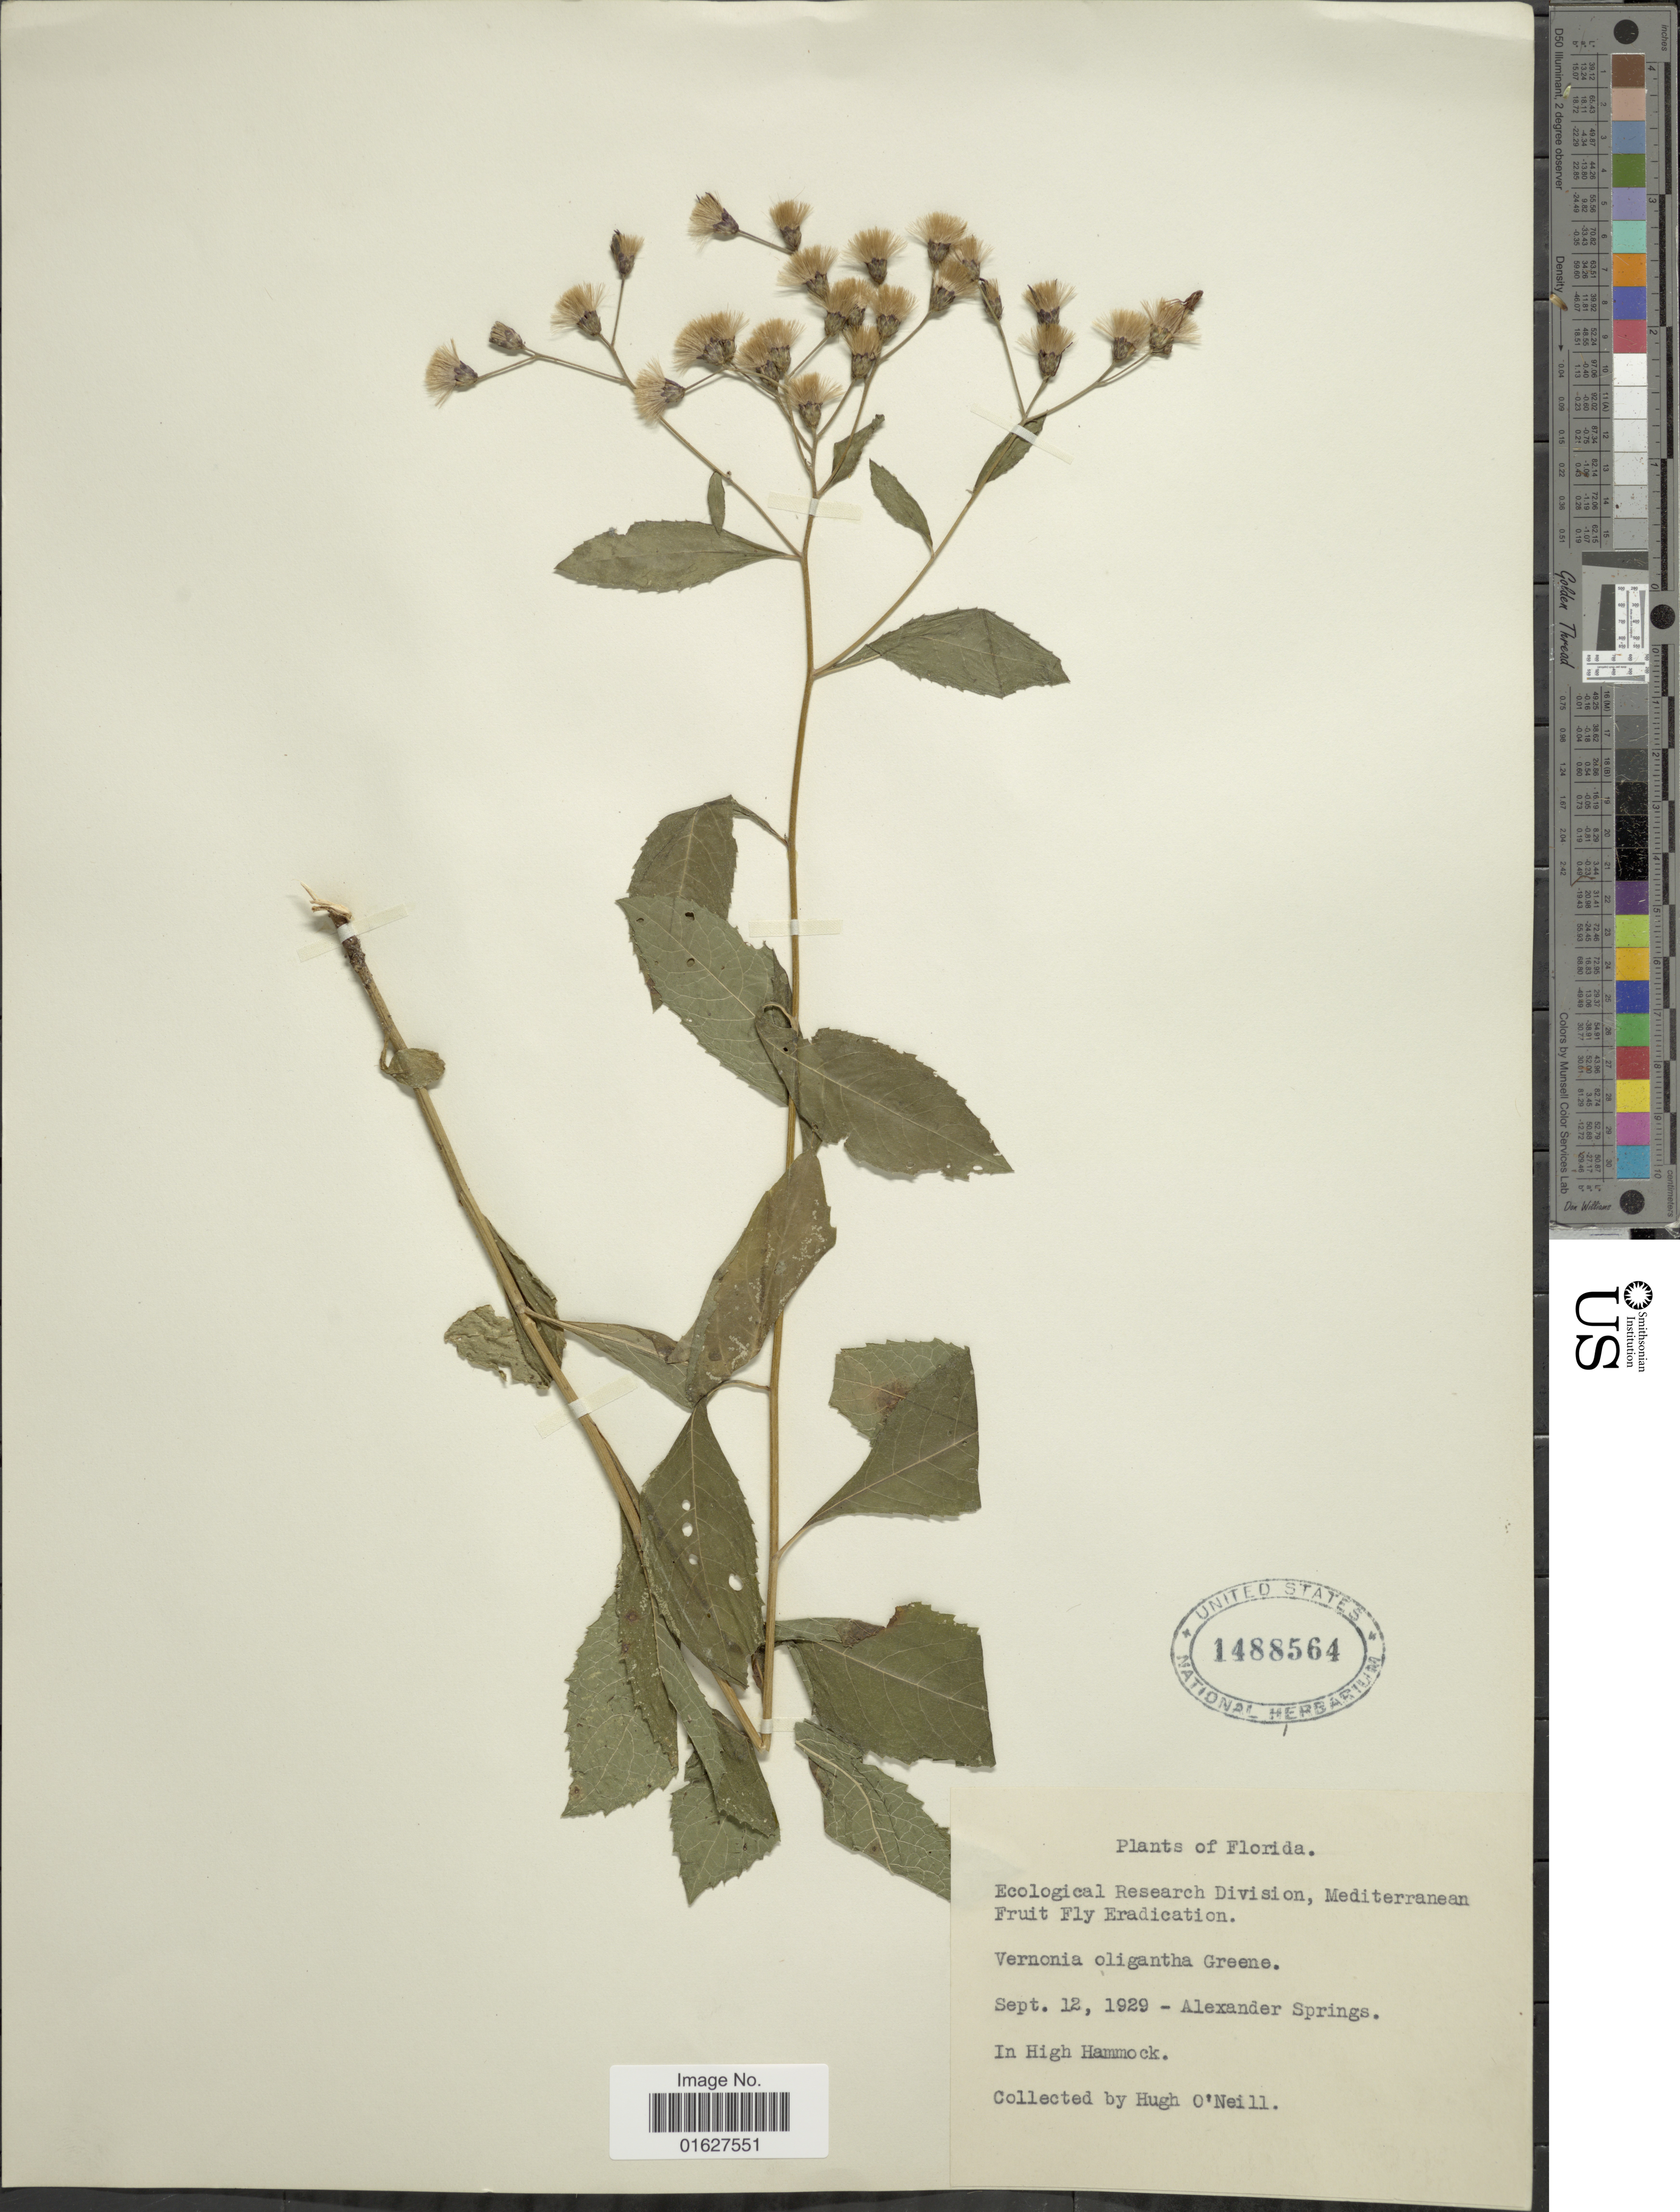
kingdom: Plantae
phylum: Tracheophyta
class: Magnoliopsida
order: Asterales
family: Asteraceae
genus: Vernonia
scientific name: Vernonia oligantha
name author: Greene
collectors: H. T. O' Neill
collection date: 1929-09-12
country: United States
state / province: Florida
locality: Florida. Alexander Springs. In High Hammock.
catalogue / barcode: US 1488564